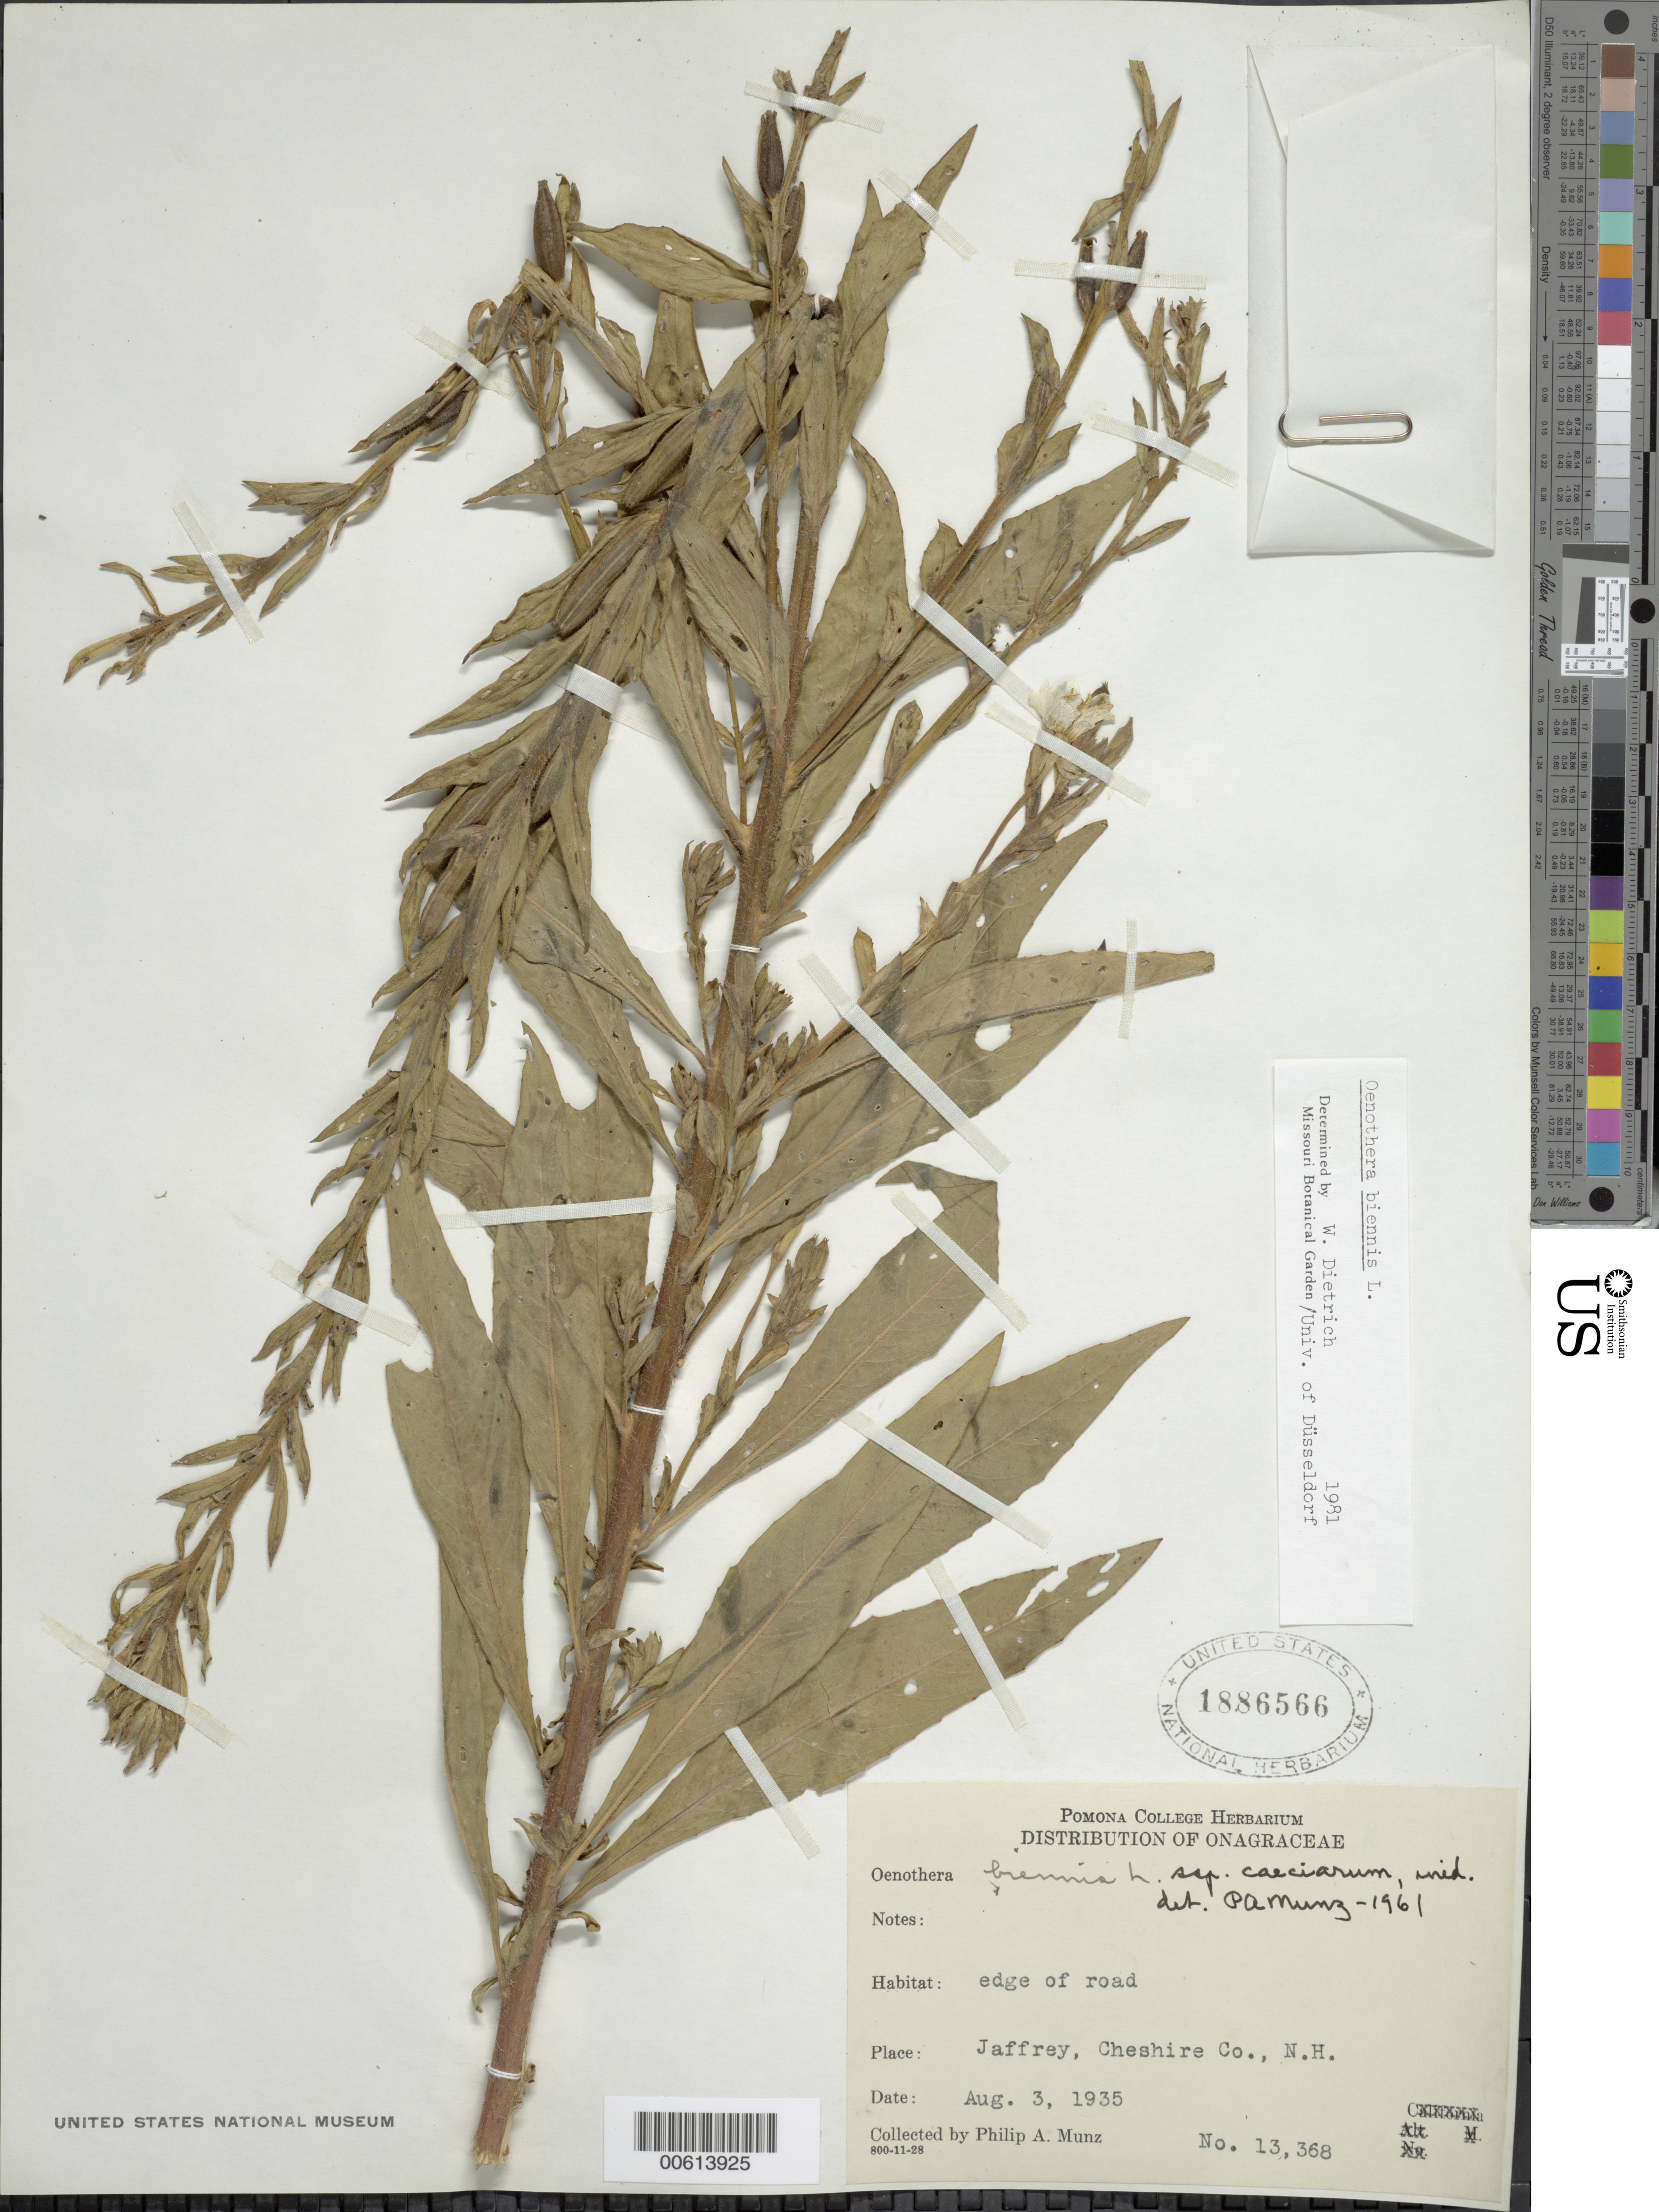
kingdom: Plantae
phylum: Tracheophyta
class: Magnoliopsida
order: Myrtales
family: Onagraceae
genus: Oenothera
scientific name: Oenothera biennis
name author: L.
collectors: P. A. Munz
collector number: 13368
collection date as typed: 03 Aug 1935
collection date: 1935-08-03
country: United States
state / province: New Hampshire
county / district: Cheshire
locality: Jaffrey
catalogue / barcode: US 1886566